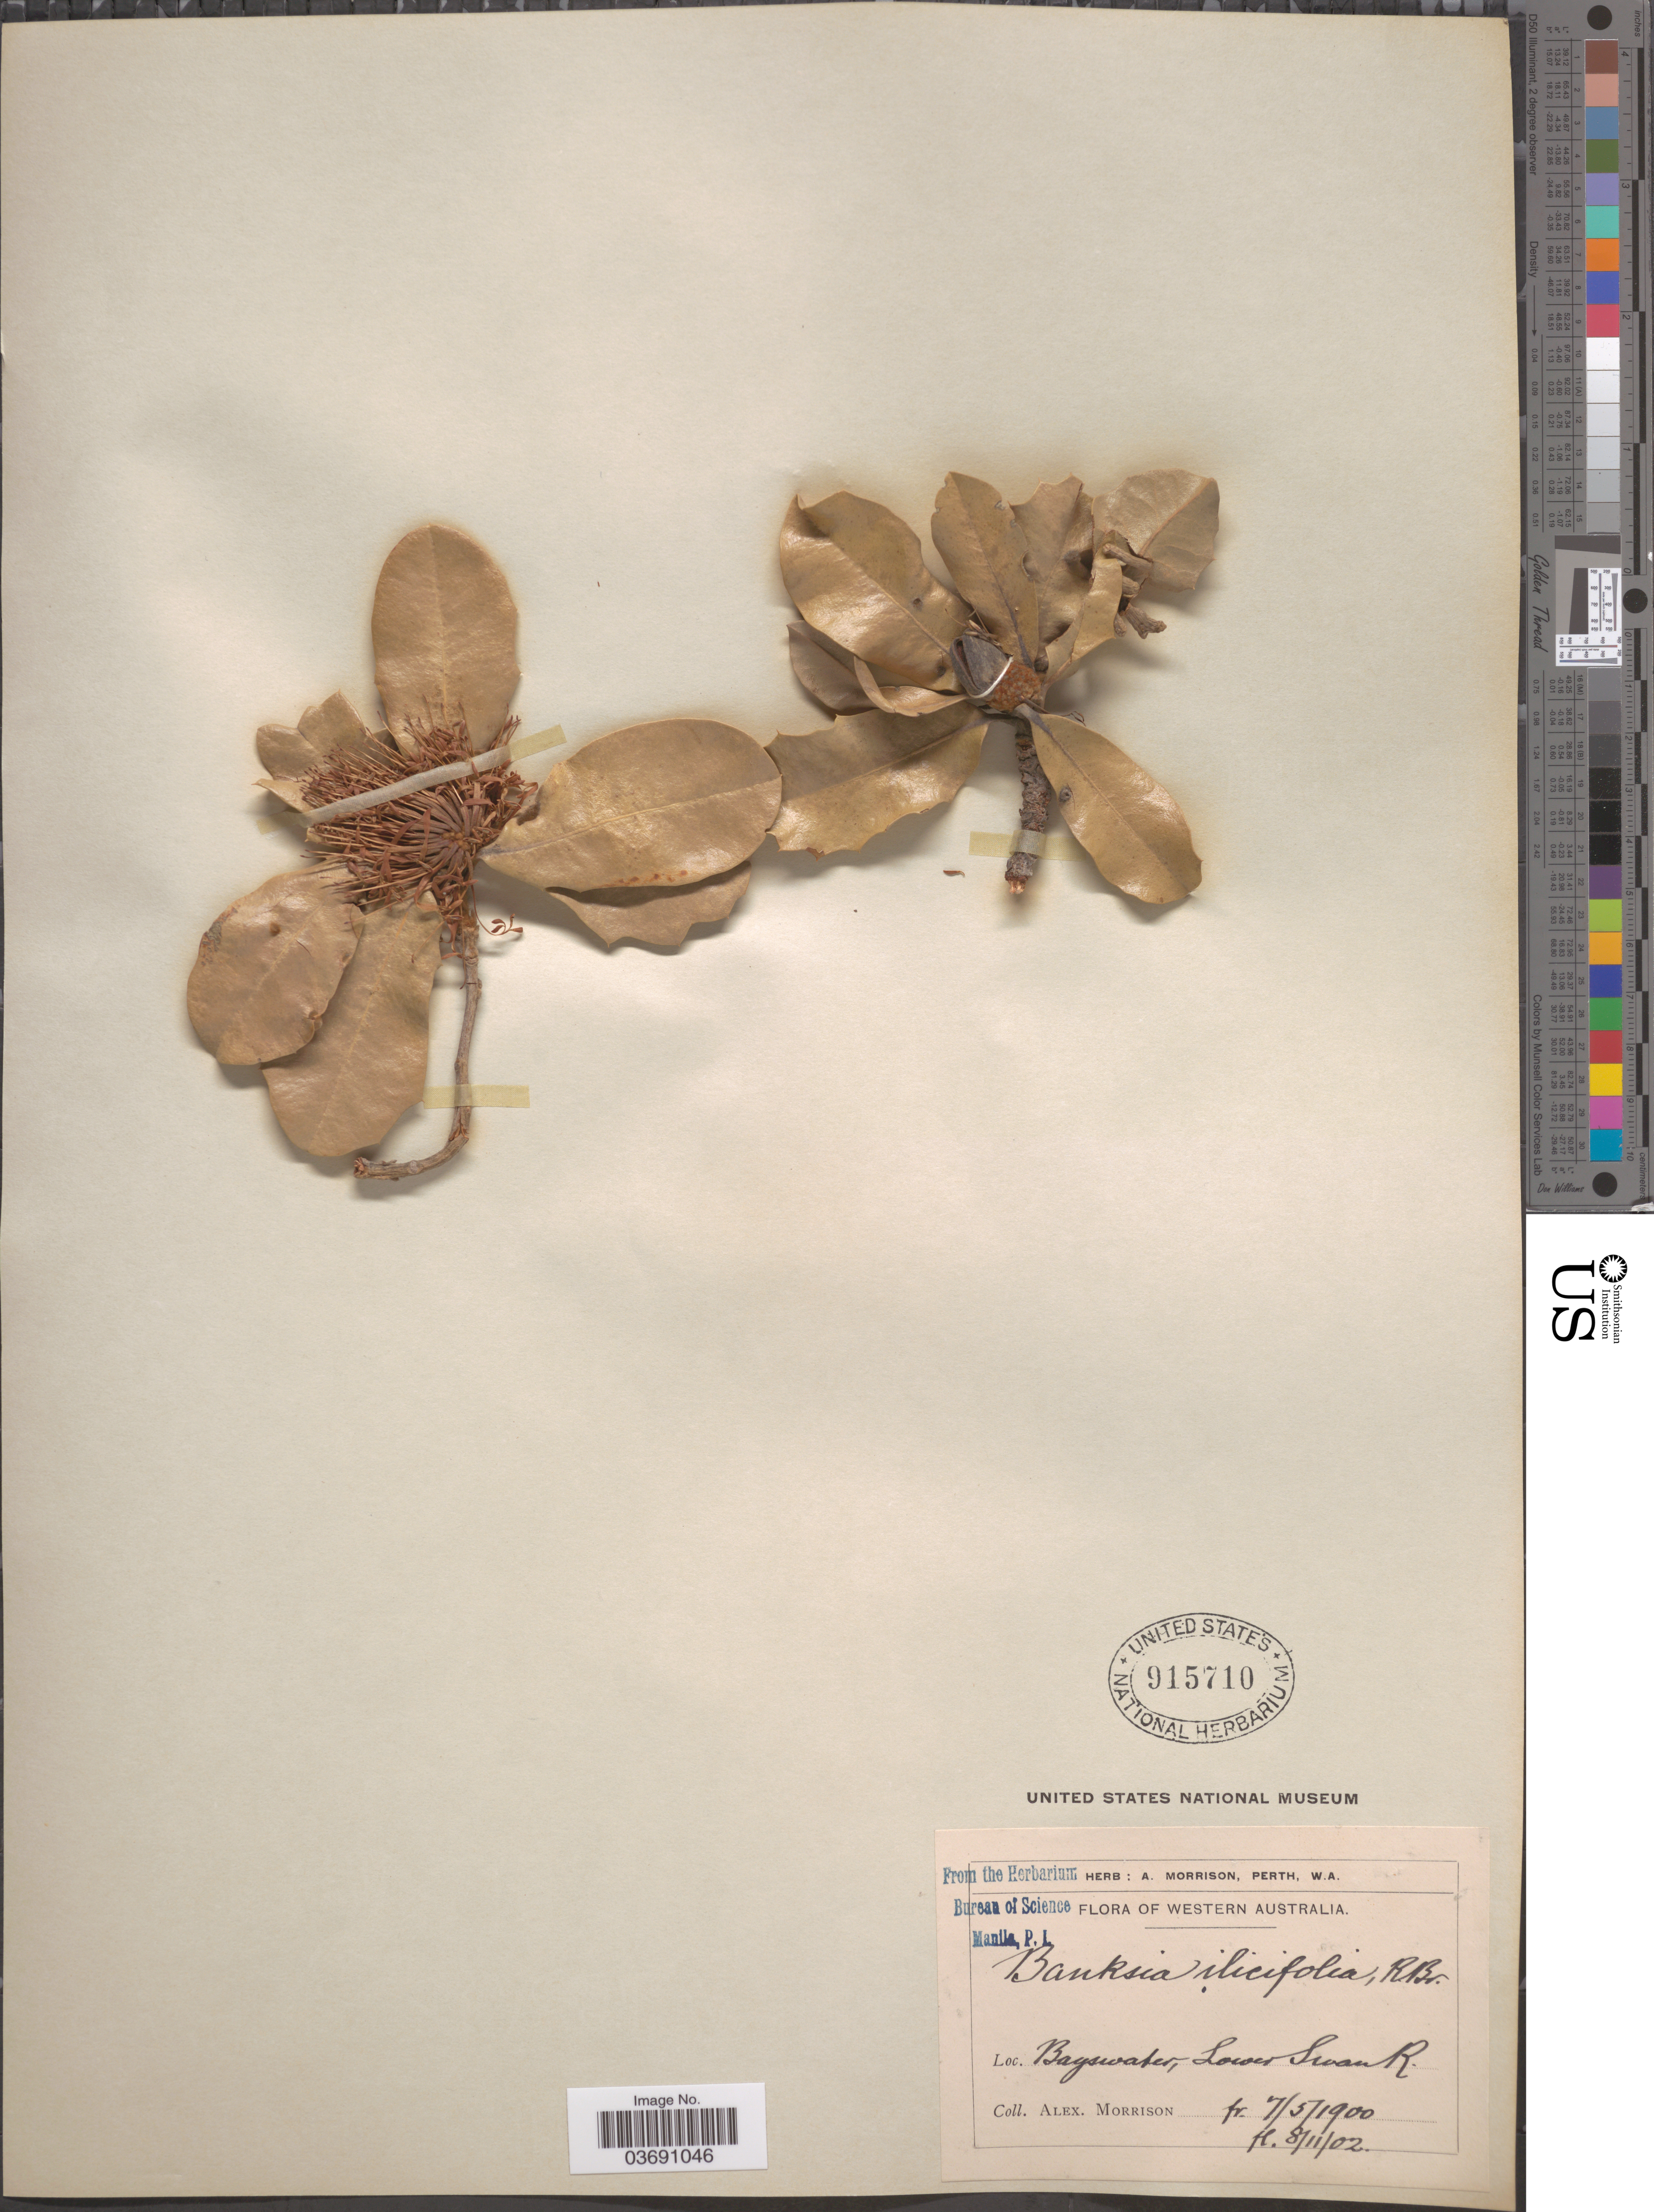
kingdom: Plantae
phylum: Tracheophyta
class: Magnoliopsida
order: Proteales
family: Proteaceae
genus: Banksia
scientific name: Banksia ilicifolia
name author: R. Br.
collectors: A. Morrison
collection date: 1900-03-07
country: Australia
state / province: Western Australia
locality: Bayswater, Lower Swan R.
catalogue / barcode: US 915710